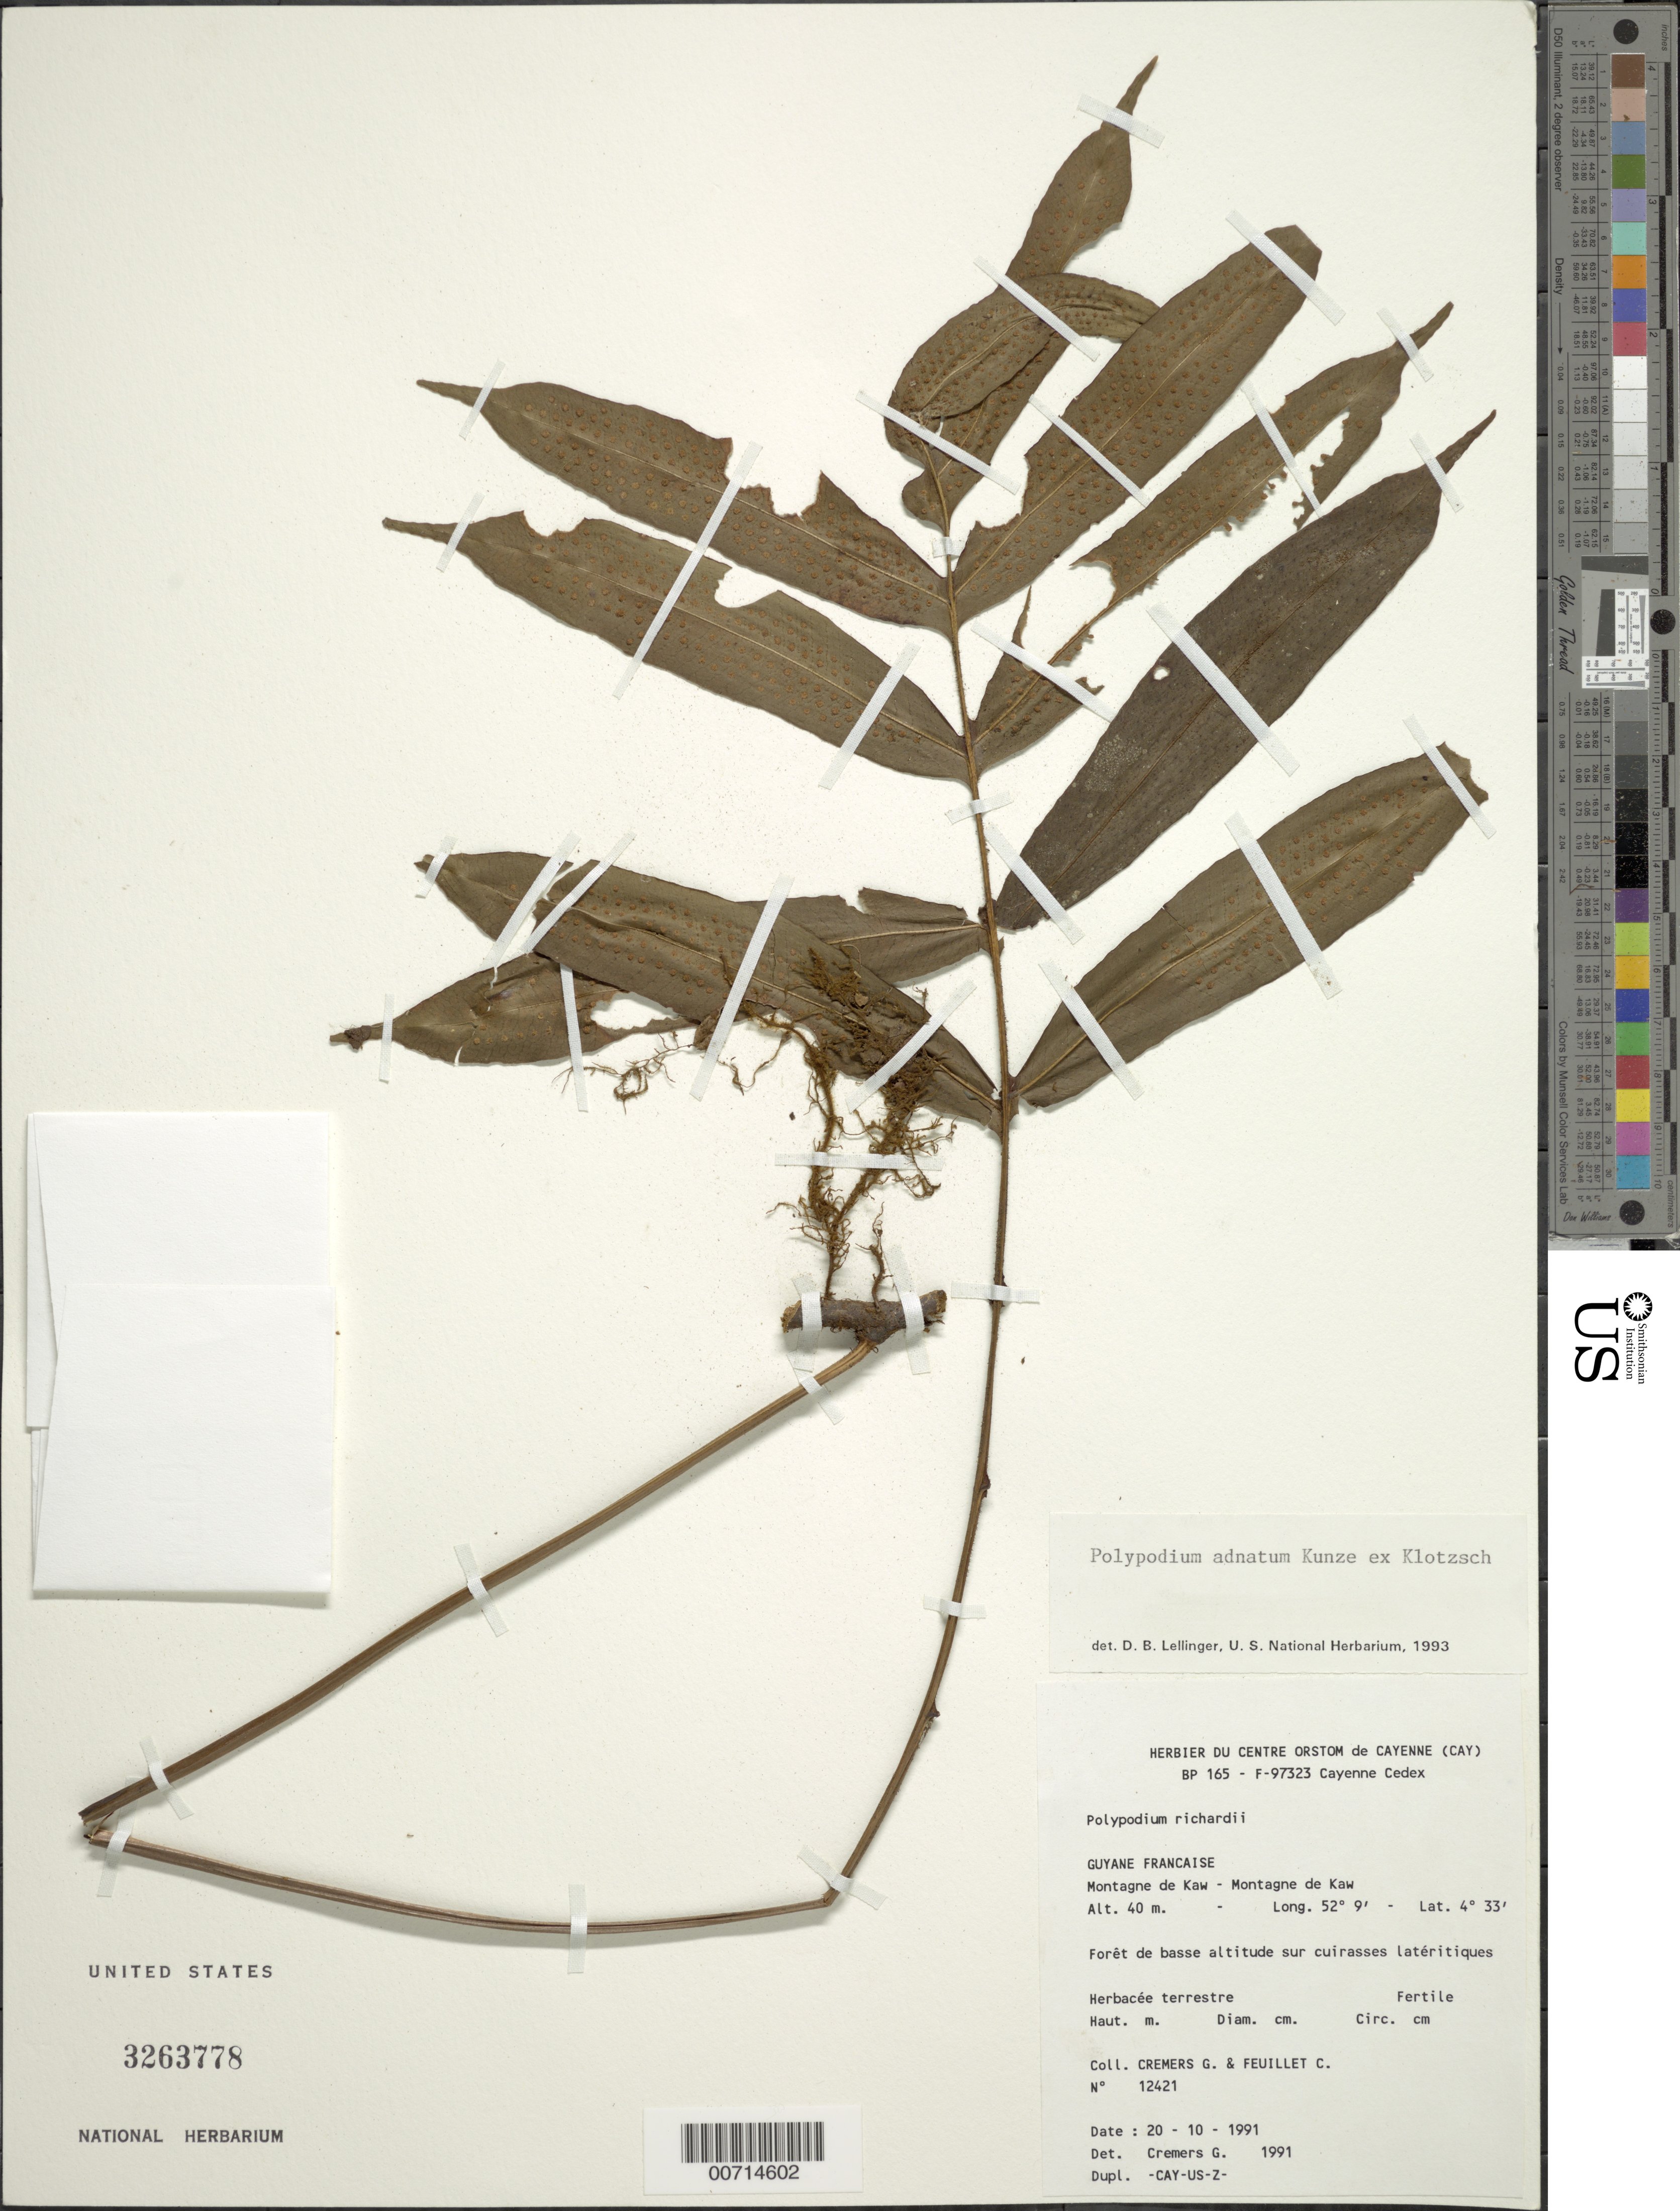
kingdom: Plantae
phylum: Tracheophyta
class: Polypodiopsida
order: Polypodiales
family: Polypodiaceae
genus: Serpocaulon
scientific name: Serpocaulon adnatum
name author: (Kunze ex Klotzsch) A.R. Sm.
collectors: G. Cremers & C. Feuillet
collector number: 12421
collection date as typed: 20-Oct-91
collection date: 1991-10-20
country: French Guiana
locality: Montagne de Kaw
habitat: Forêt de basse altitude sur cuirasses lateritiques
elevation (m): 40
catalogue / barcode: US 3263778